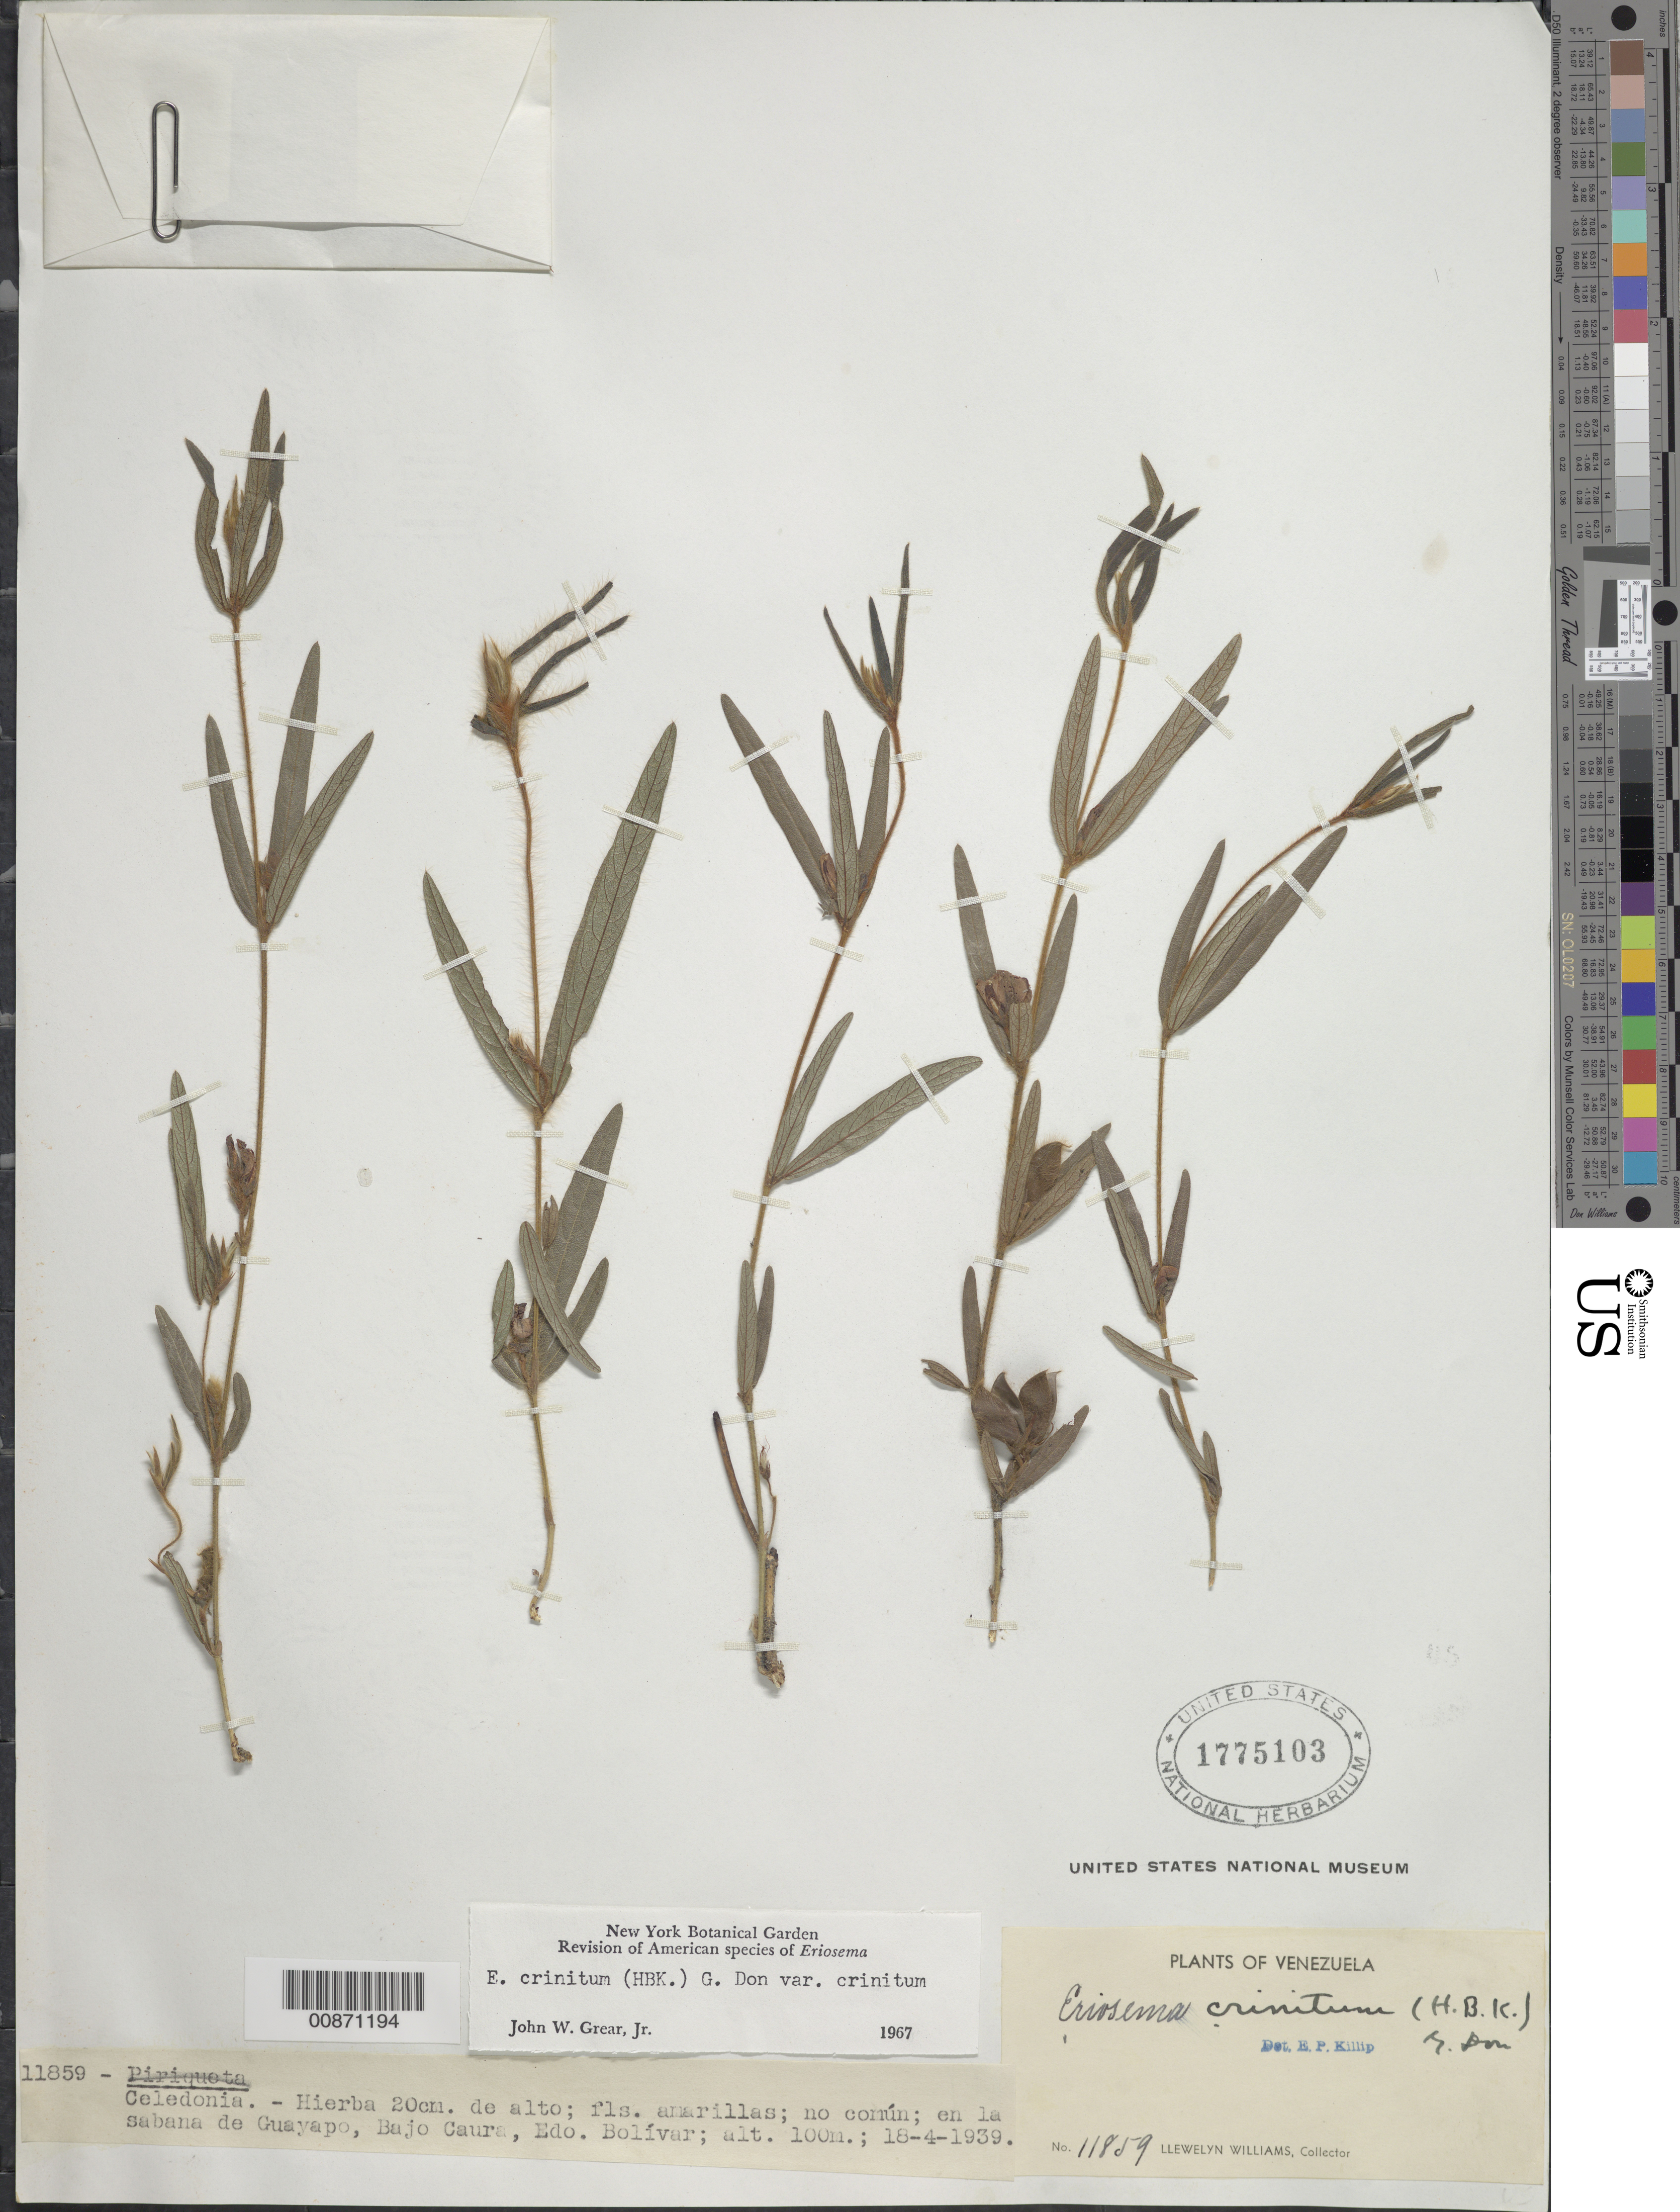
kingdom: Plantae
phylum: Tracheophyta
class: Magnoliopsida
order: Fabales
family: Fabaceae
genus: Eriosema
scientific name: Eriosema crinitum var. crinitum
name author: (Kunth) G. Don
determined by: Grear, J. W., Jr.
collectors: Ll. Williams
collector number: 11859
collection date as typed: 18-Apr-39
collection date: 1939-04-18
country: Venezuela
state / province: Bolívar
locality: Guayapo, Bajo Caura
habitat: Sabana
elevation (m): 100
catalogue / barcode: US 1775103